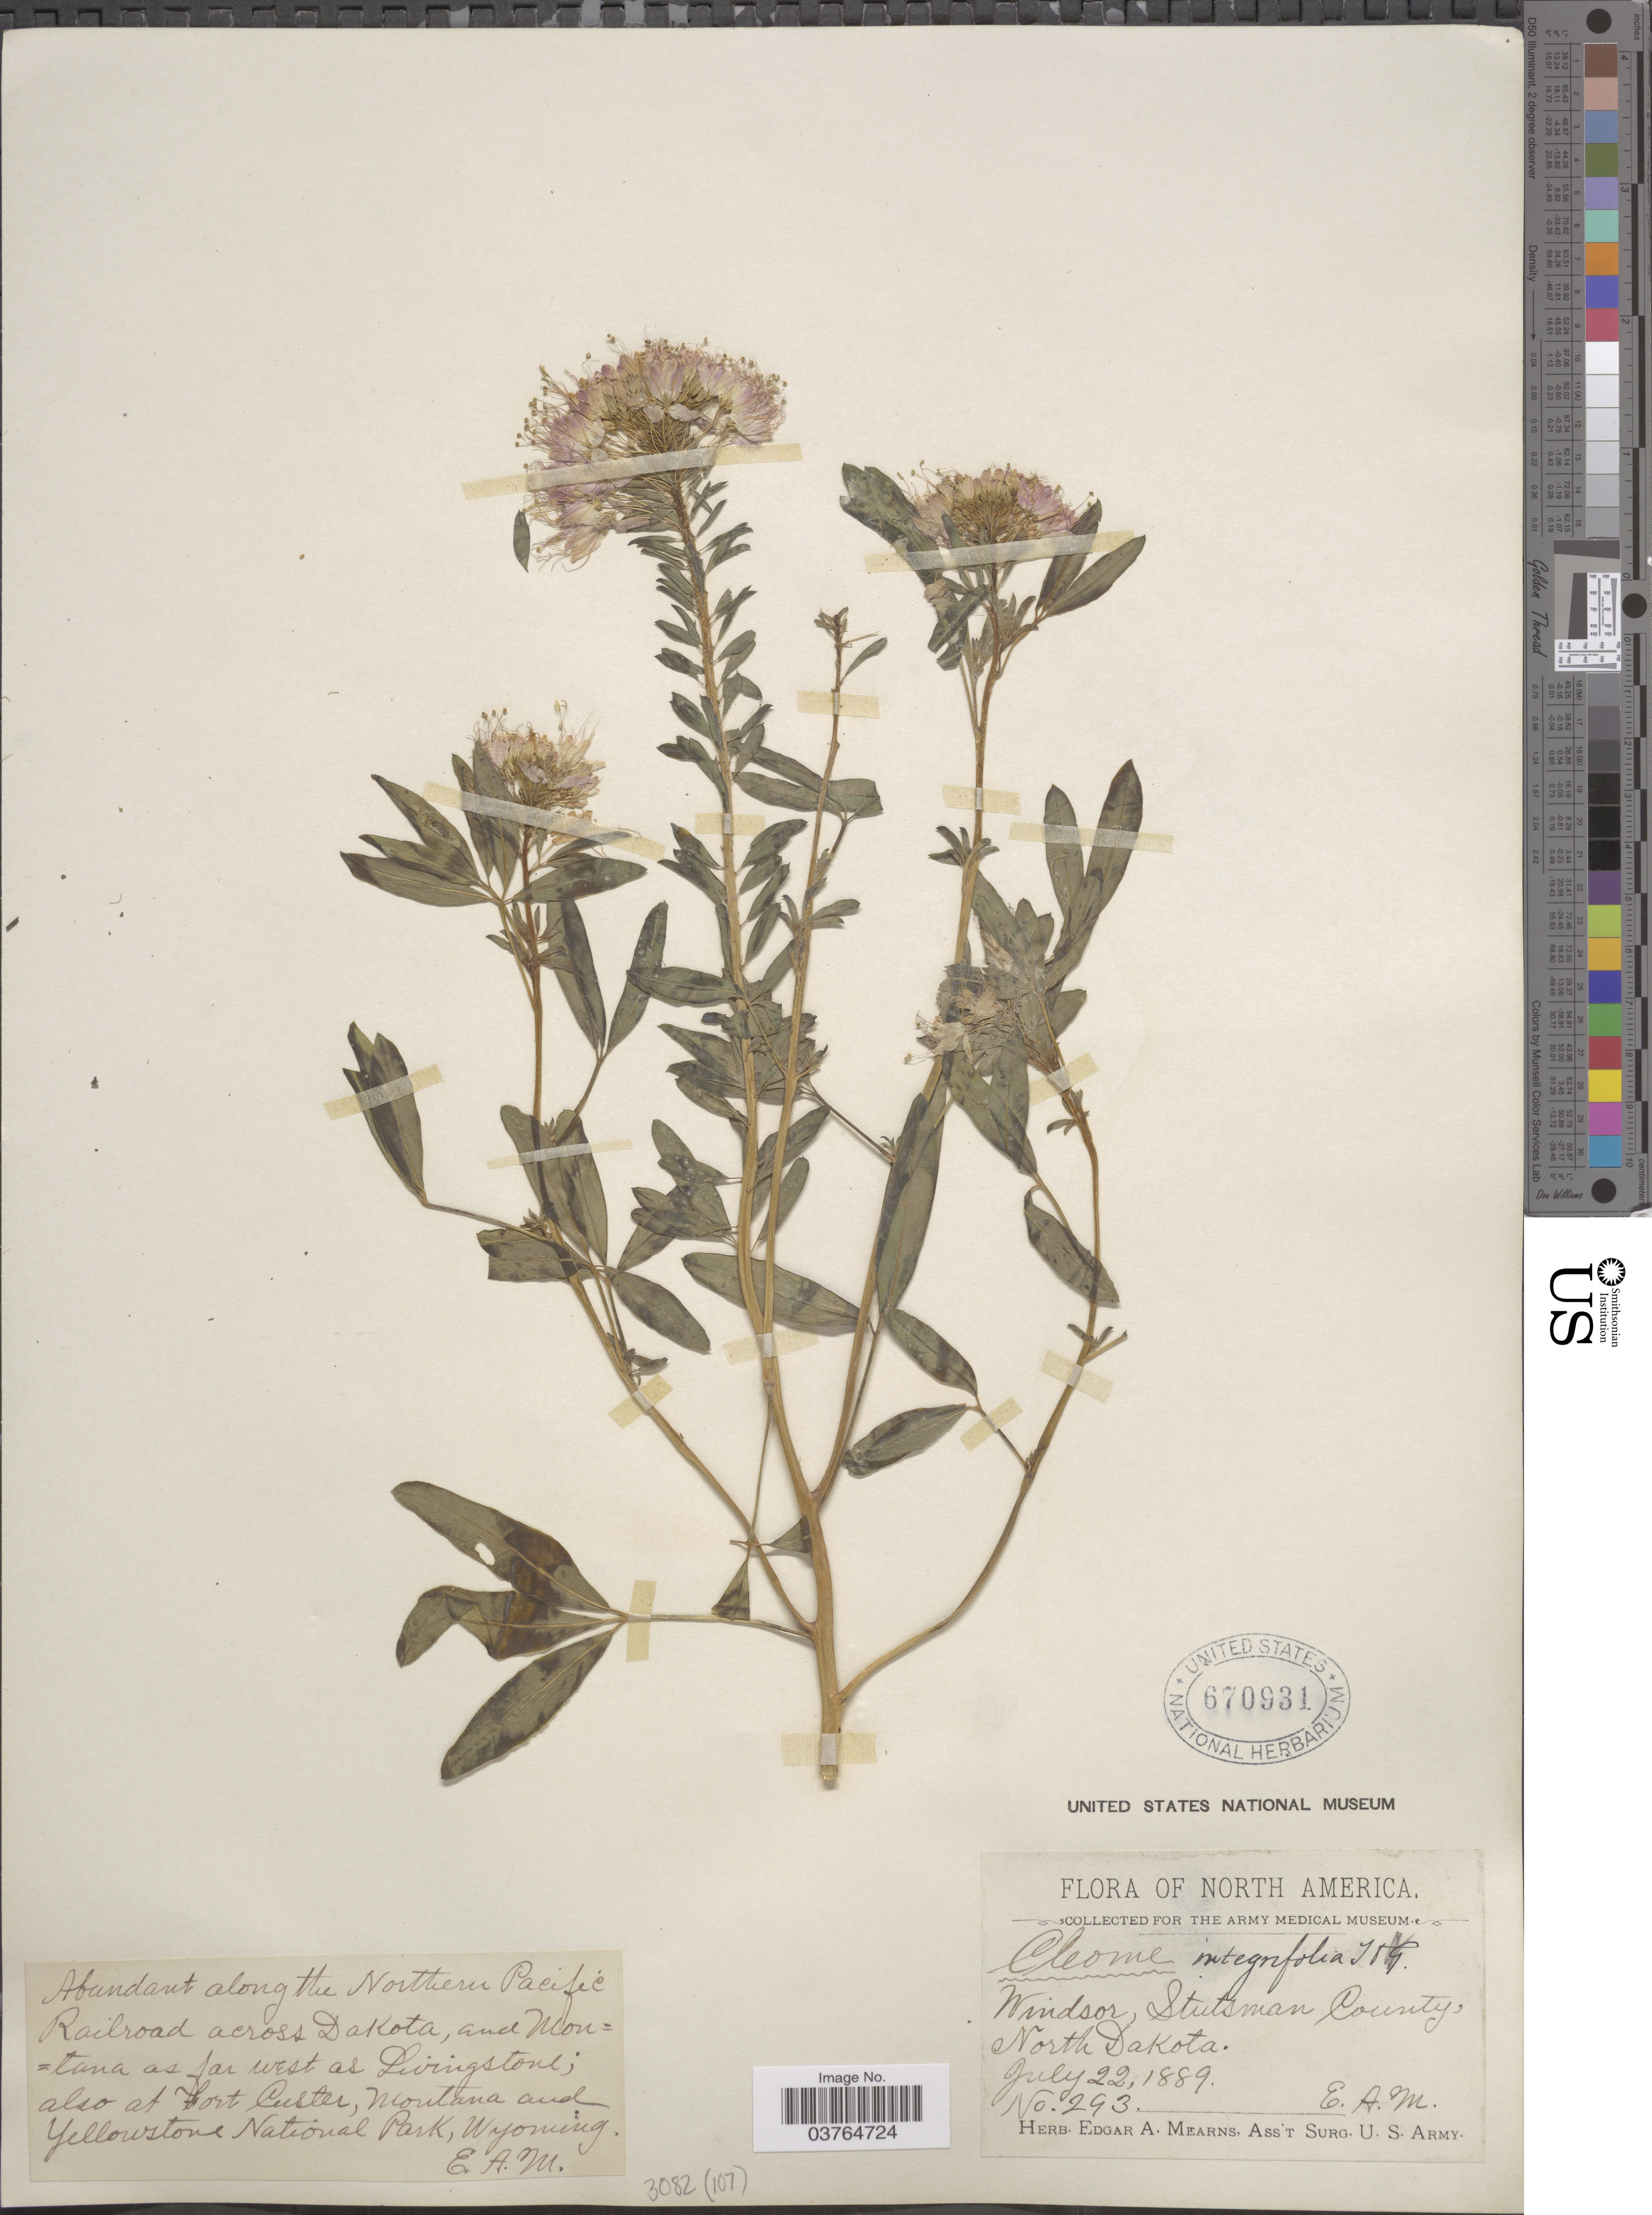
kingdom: Plantae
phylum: Tracheophyta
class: Magnoliopsida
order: Brassicales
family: Cleomaceae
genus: Cleomella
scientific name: Cleomella serrulata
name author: (Pursh) Roalson & J.C. Hall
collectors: E. A. Mearns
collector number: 293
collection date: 1889-07-22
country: United States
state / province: North Dakota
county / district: Windsor, Stutsman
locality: Windsor, Stutsman County.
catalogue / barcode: US 670931